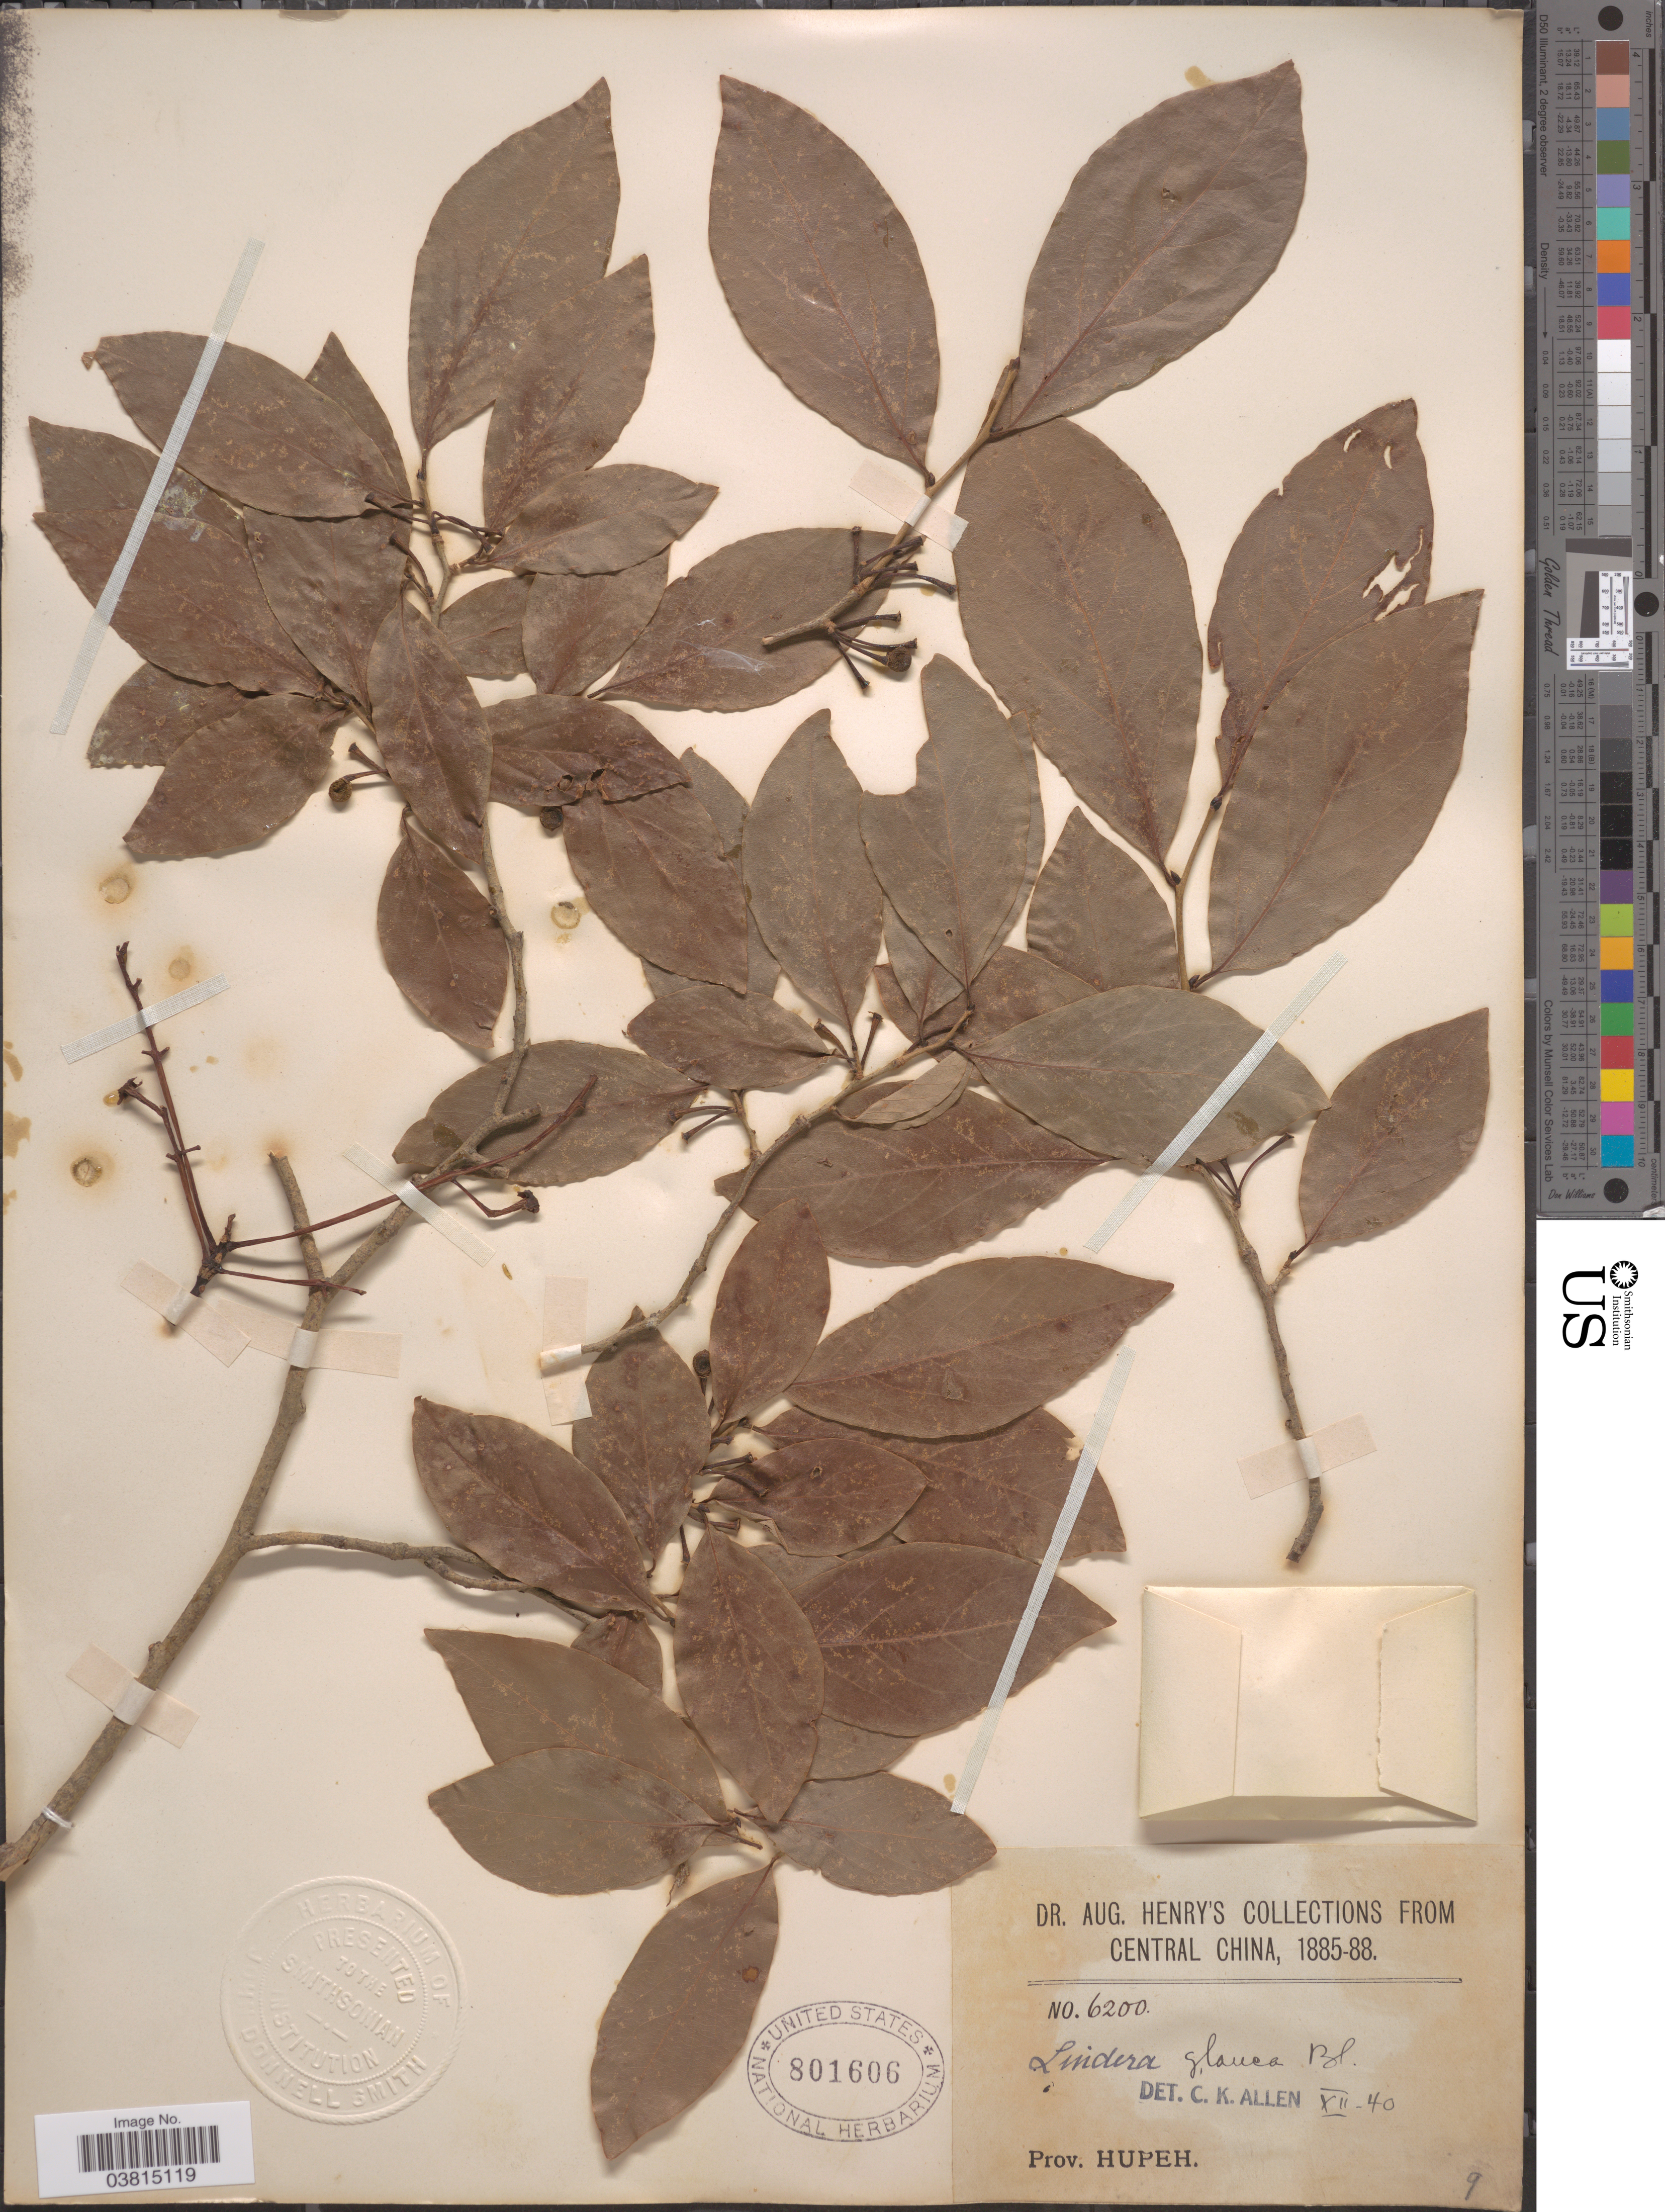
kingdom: Plantae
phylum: Tracheophyta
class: Magnoliopsida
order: Laurales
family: Lauraceae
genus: Lindera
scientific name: Lindera glauca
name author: (Siebold & Zucc.) Blume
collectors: A. Henry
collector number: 6200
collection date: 1885/1888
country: China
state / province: Hubei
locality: Central China. Prov. Hupeh.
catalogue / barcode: US 801606